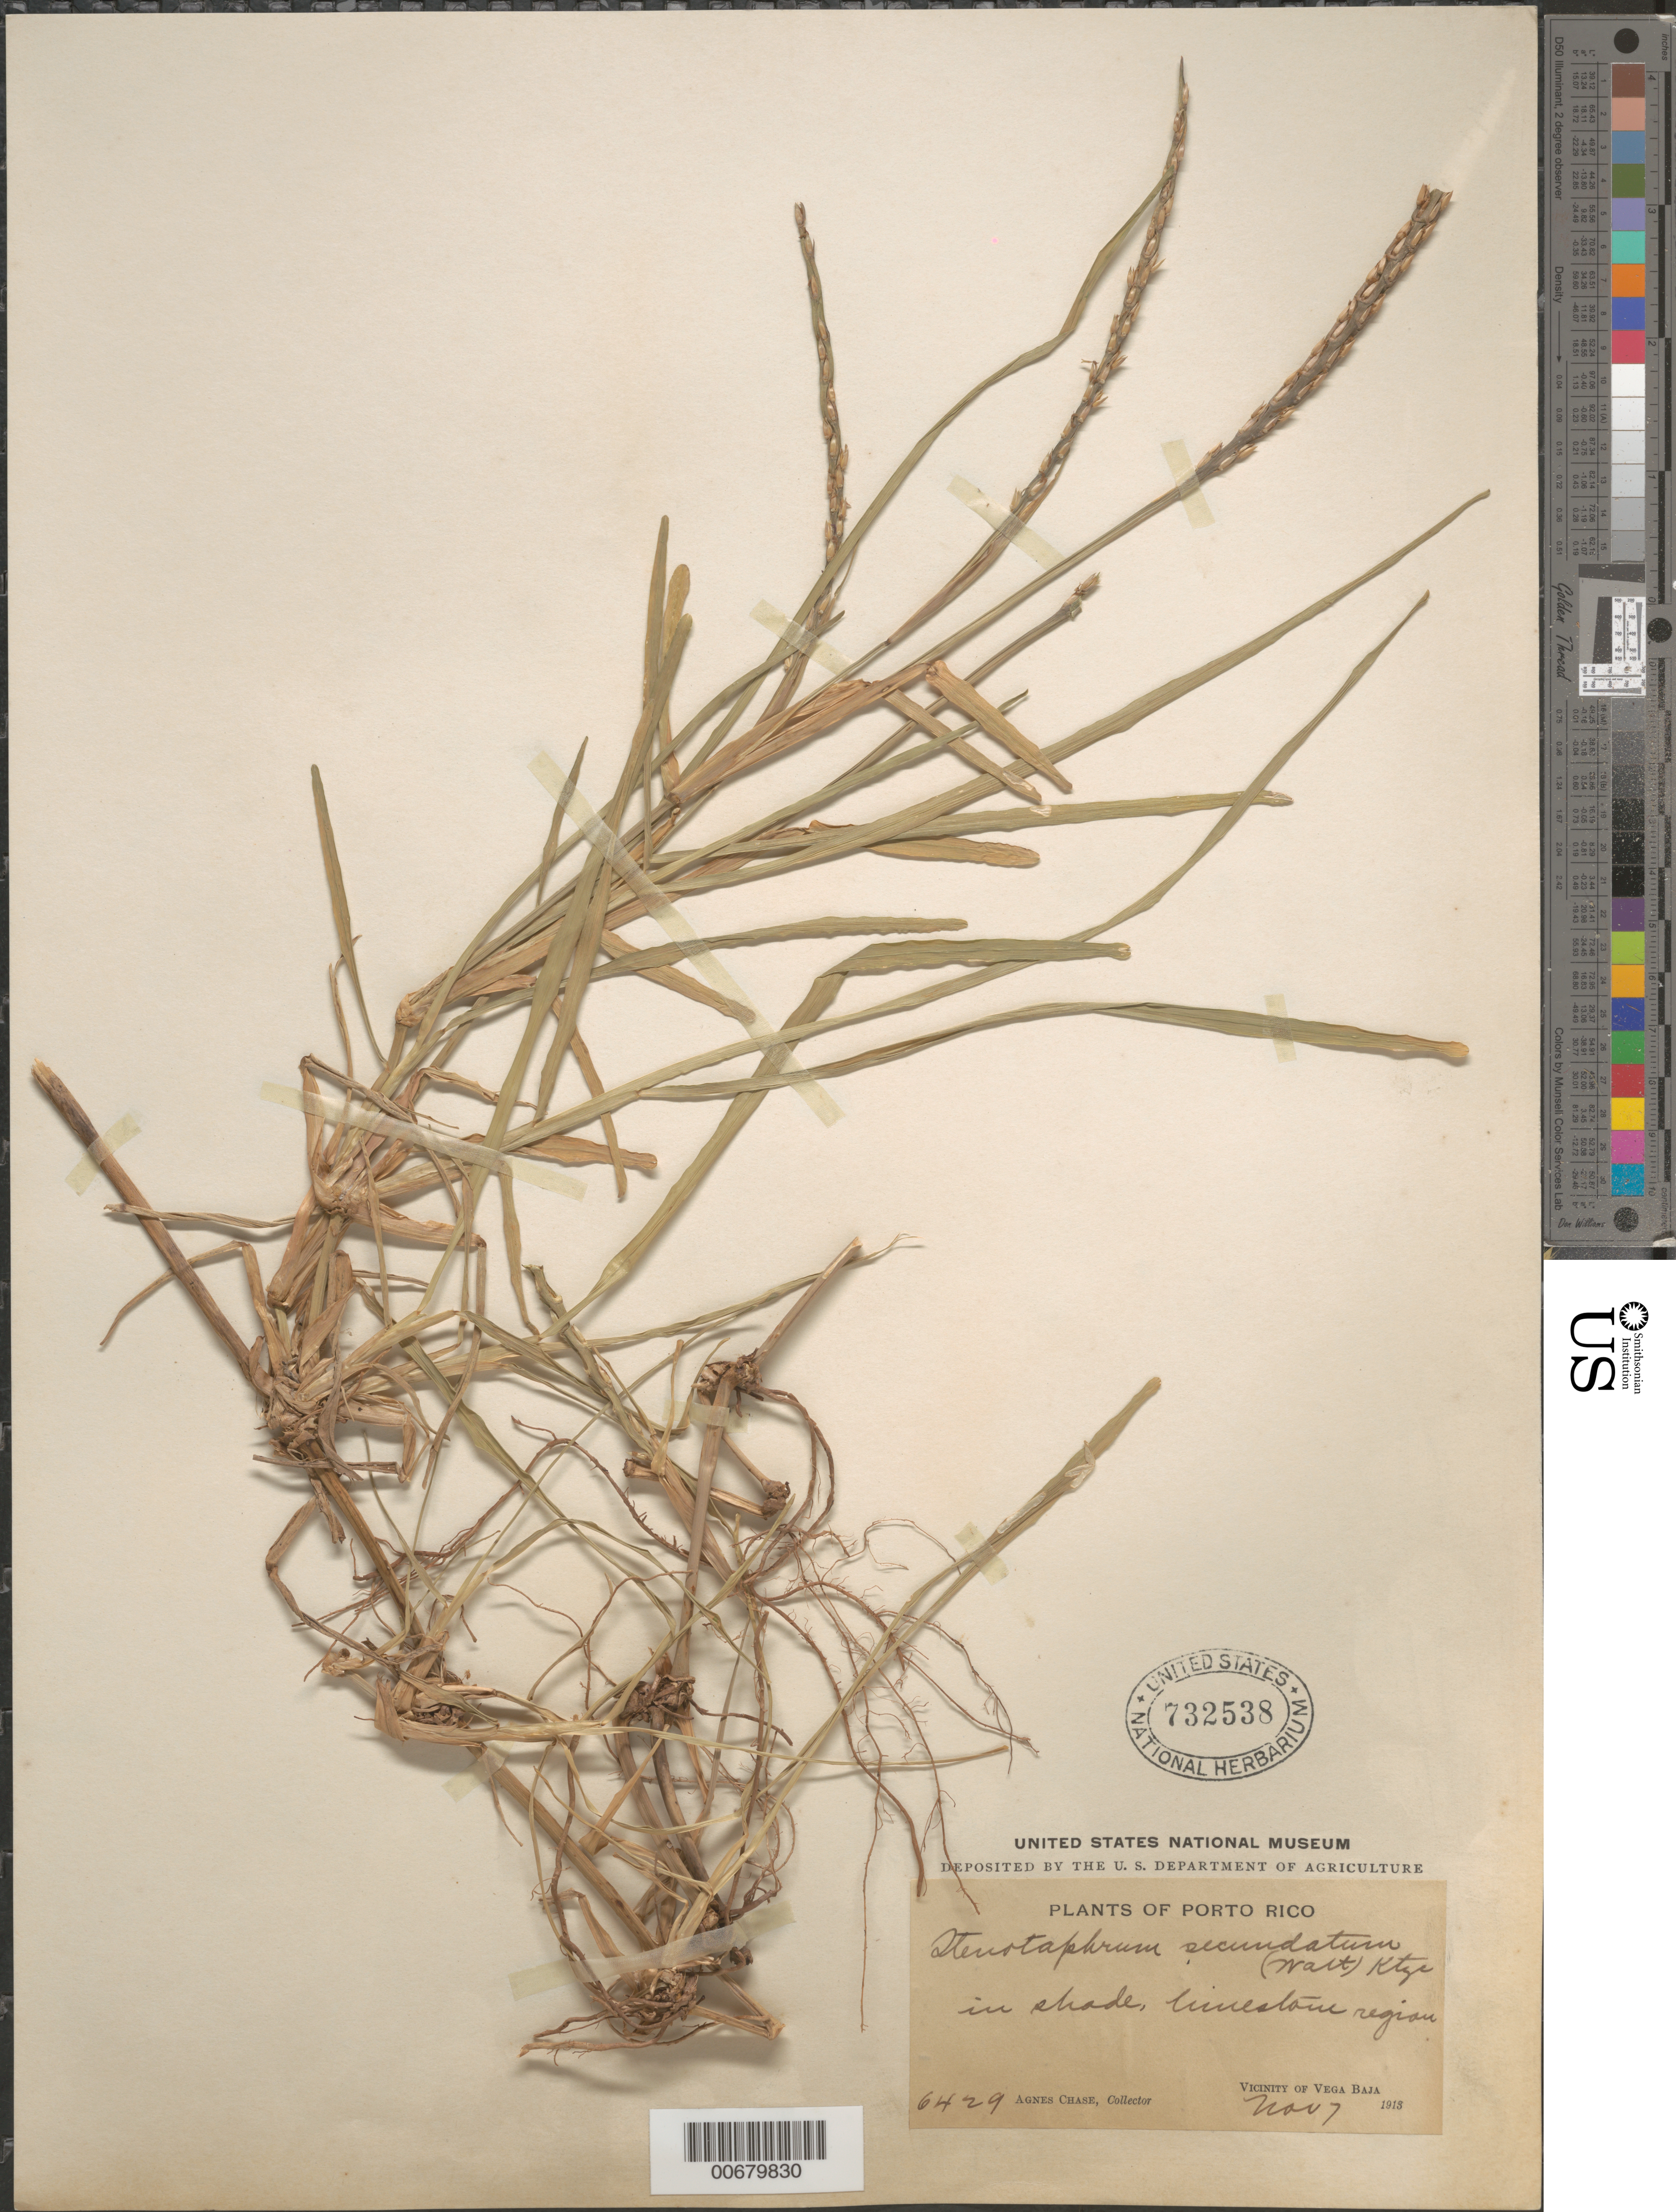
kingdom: Plantae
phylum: Tracheophyta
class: Liliopsida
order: Poales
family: Poaceae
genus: Stenotaphrum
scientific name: Stenotaphrum secundatum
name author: (Walter) Kuntze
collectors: A. Chase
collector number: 6429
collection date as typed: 07 Nov 1913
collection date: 1913-11-07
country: Puerto Rico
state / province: Vega Baja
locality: Vega Baja, vic of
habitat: Limestone region, in shade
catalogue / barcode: US 732538